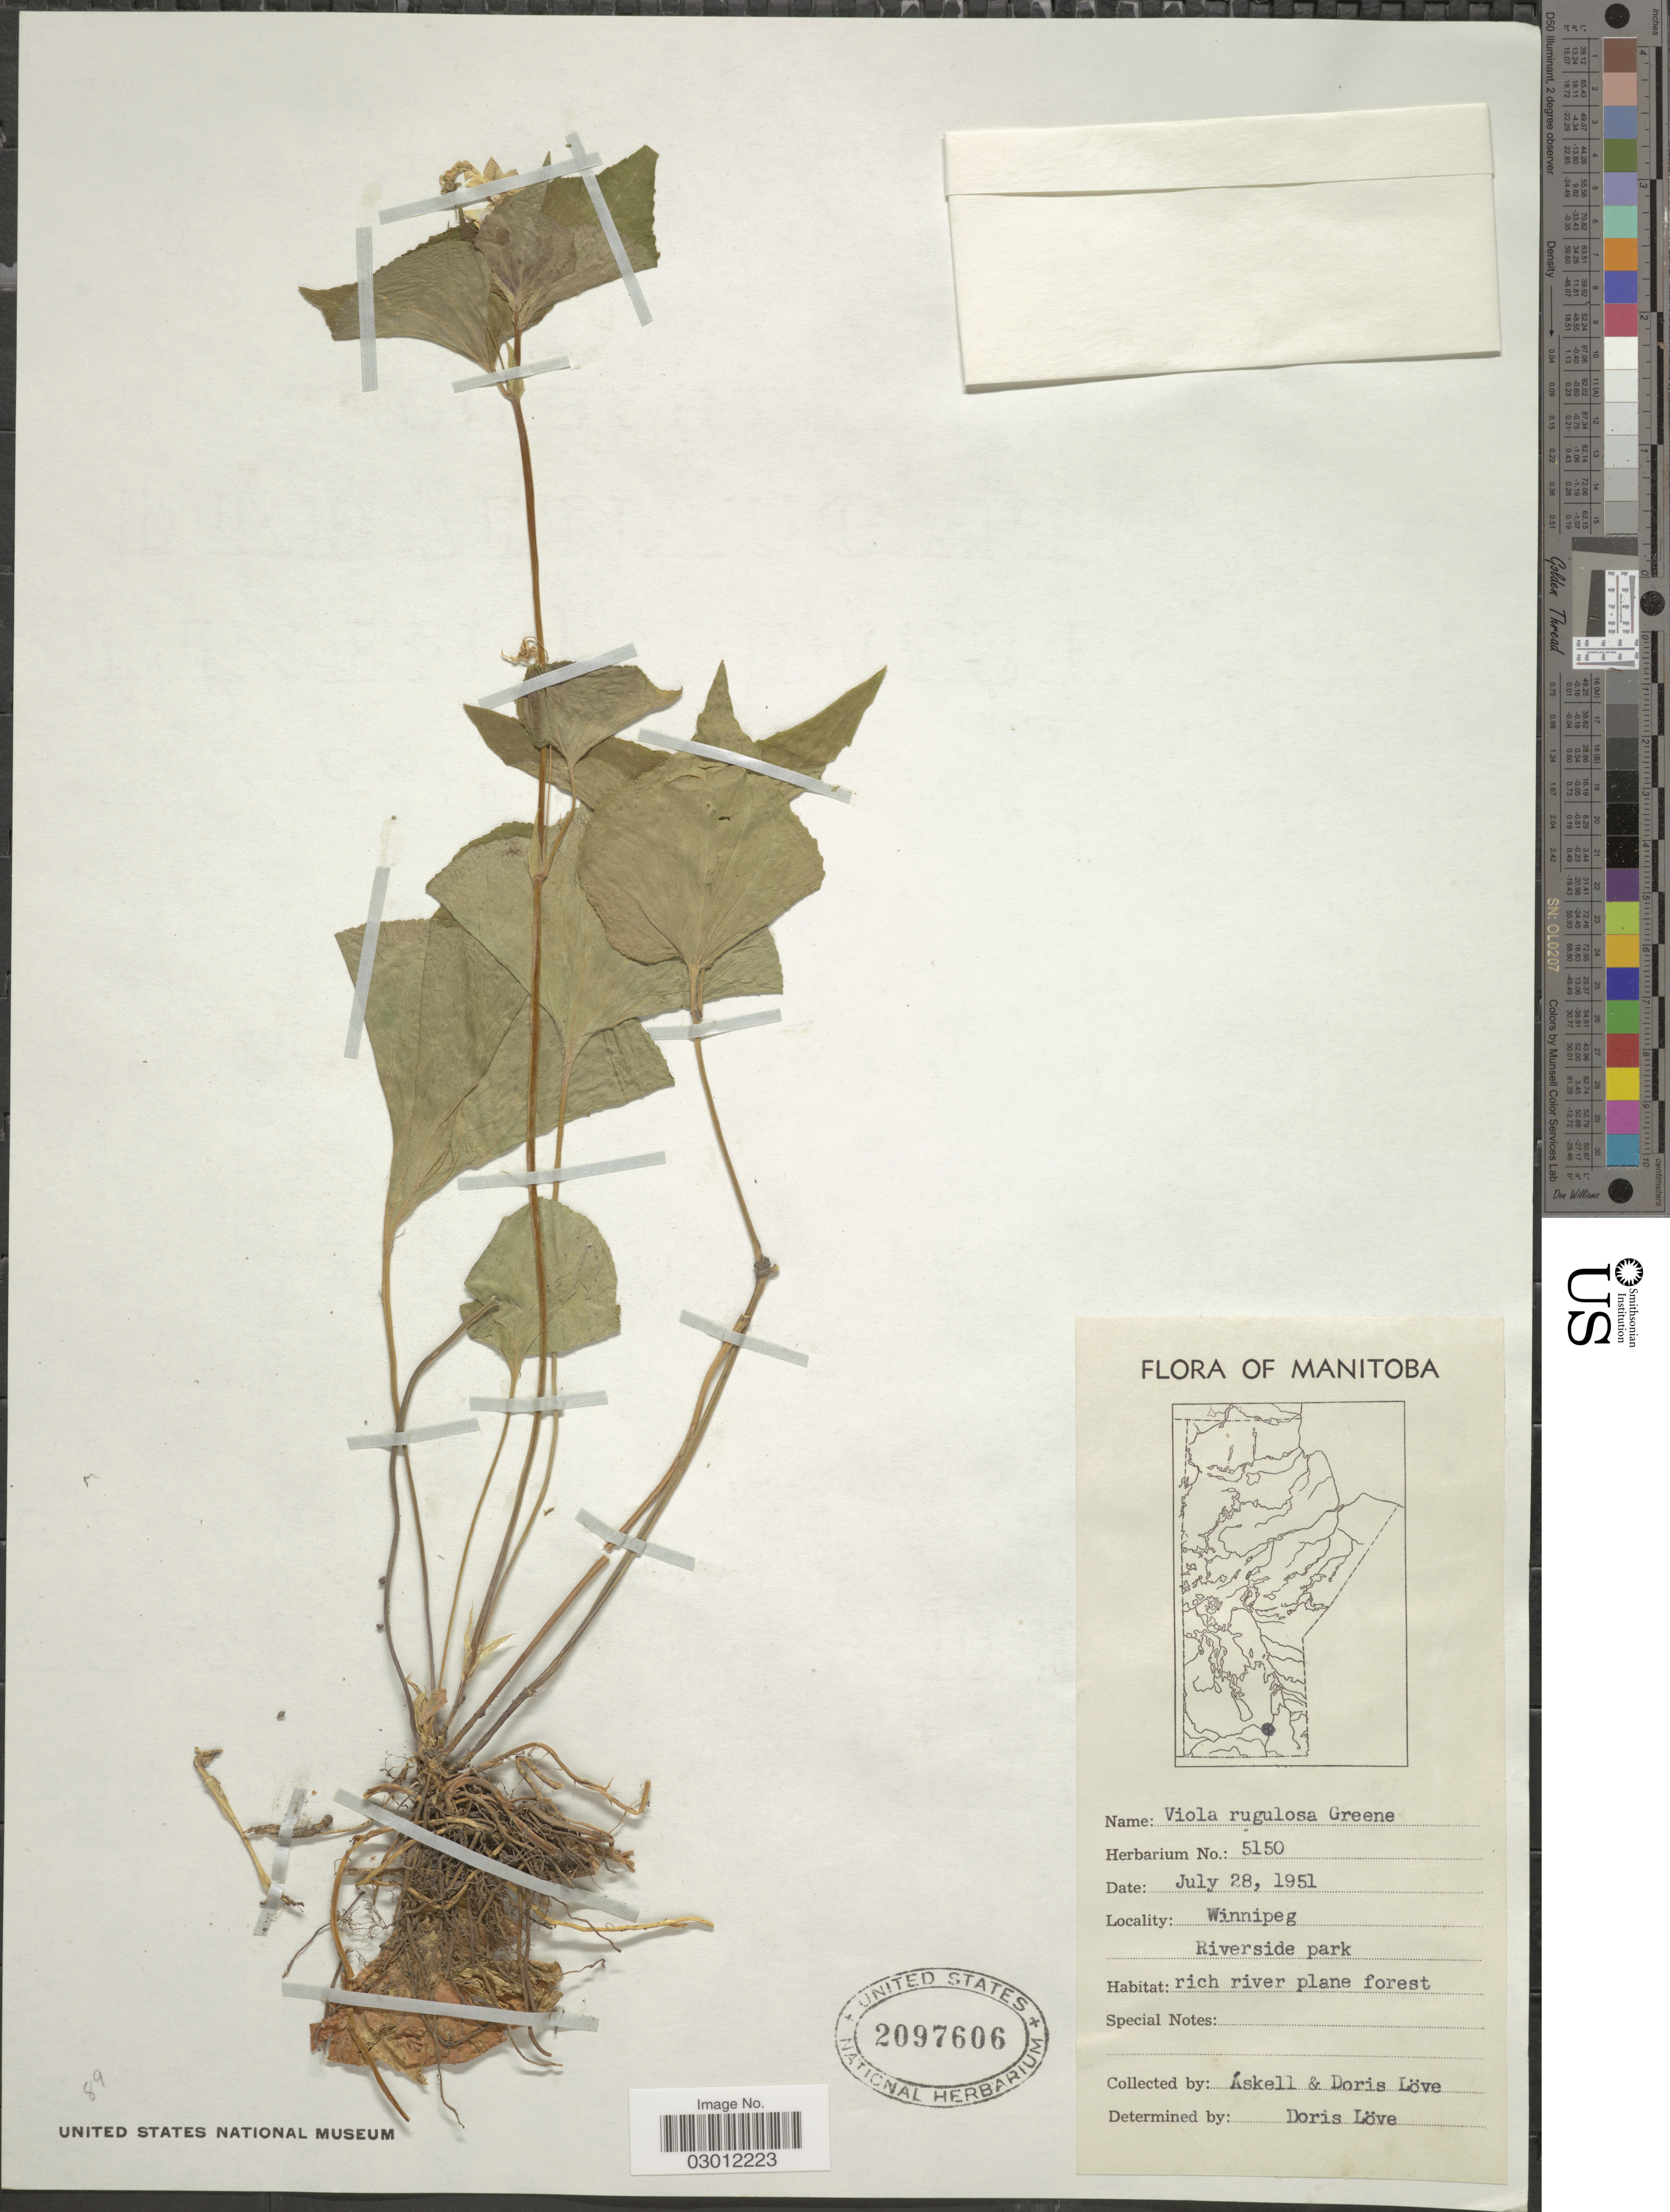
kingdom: Plantae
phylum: Tracheophyta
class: Magnoliopsida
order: Malpighiales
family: Violaceae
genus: Viola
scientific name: Viola canadensis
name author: L.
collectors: Á. Löve & D. Löve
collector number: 5150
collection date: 1951-07-28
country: Canada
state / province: Manitoba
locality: Winnipeg, Riverside park.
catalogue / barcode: US 2097606